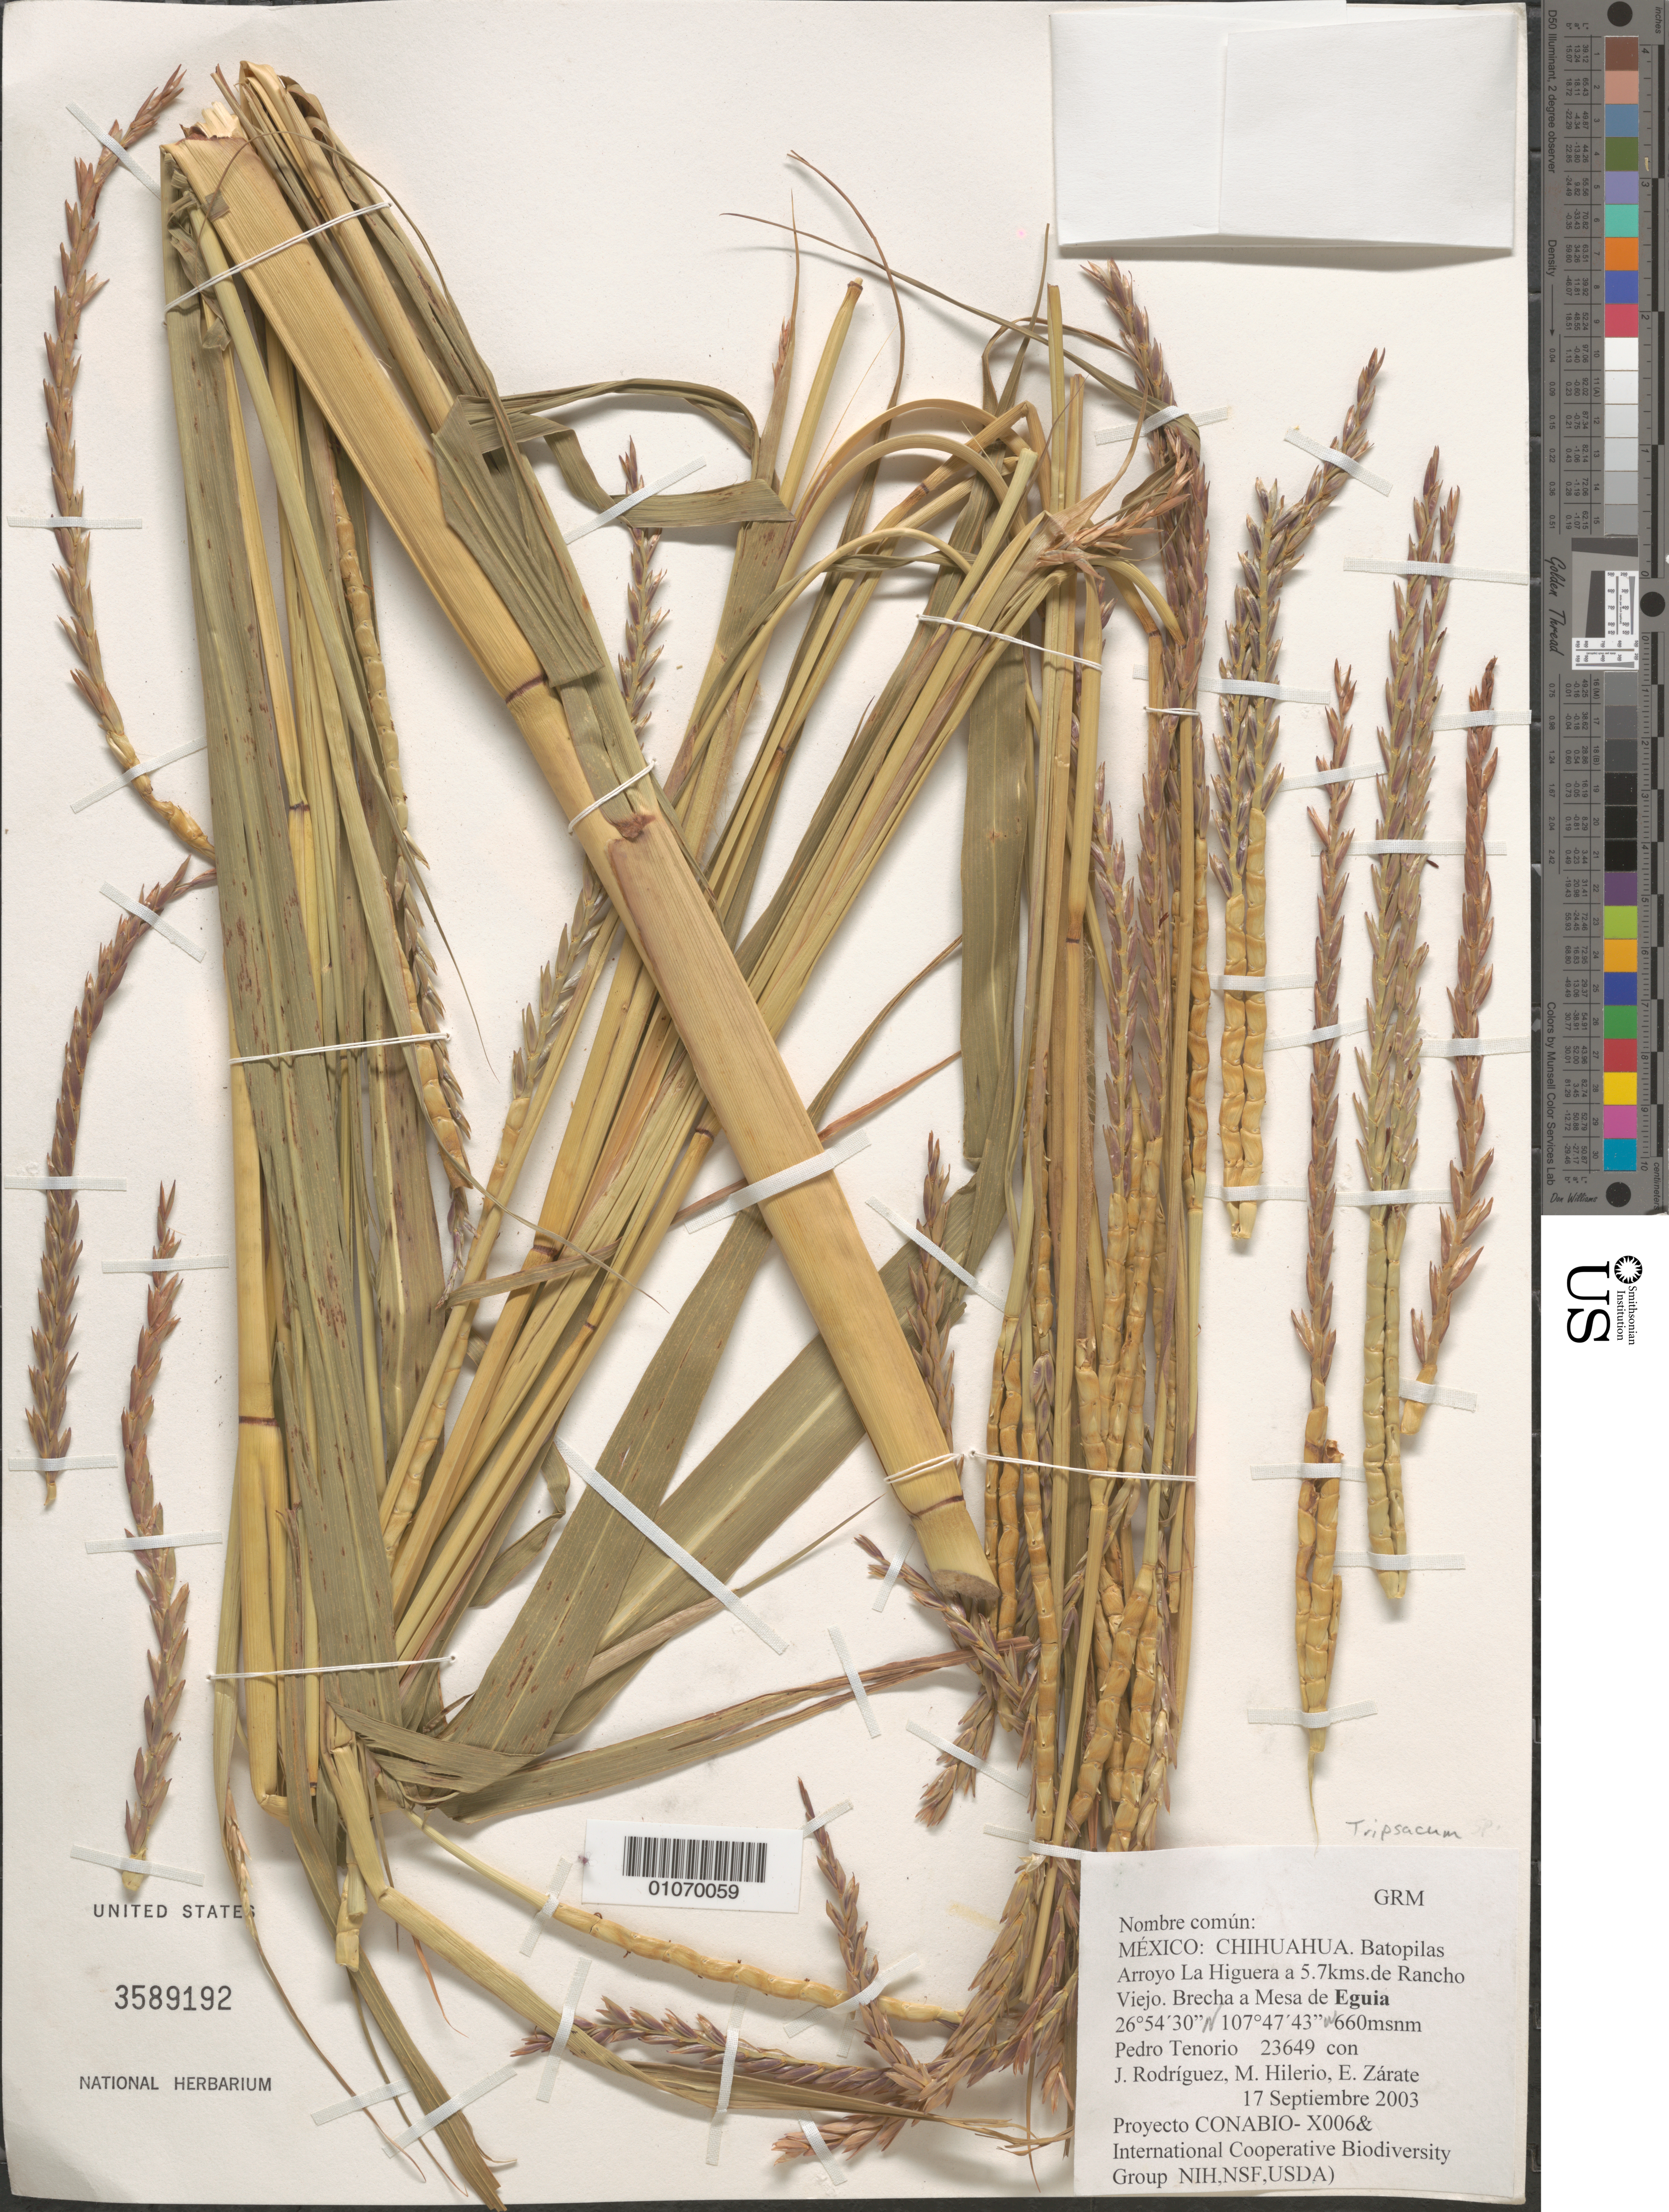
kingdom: Plantae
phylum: Tracheophyta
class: Liliopsida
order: Poales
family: Poaceae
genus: Tripsacum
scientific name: Tripsacum sp.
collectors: P. Tenorio L., J. Rodríguez, M. Hilerio & E. Zárate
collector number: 23649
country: Mexico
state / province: Chihuahua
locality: Batopilas Arroyo La Higuera de Rancho Viejo, Brecha a Masa de Eguia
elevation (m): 660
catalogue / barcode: US 3589192